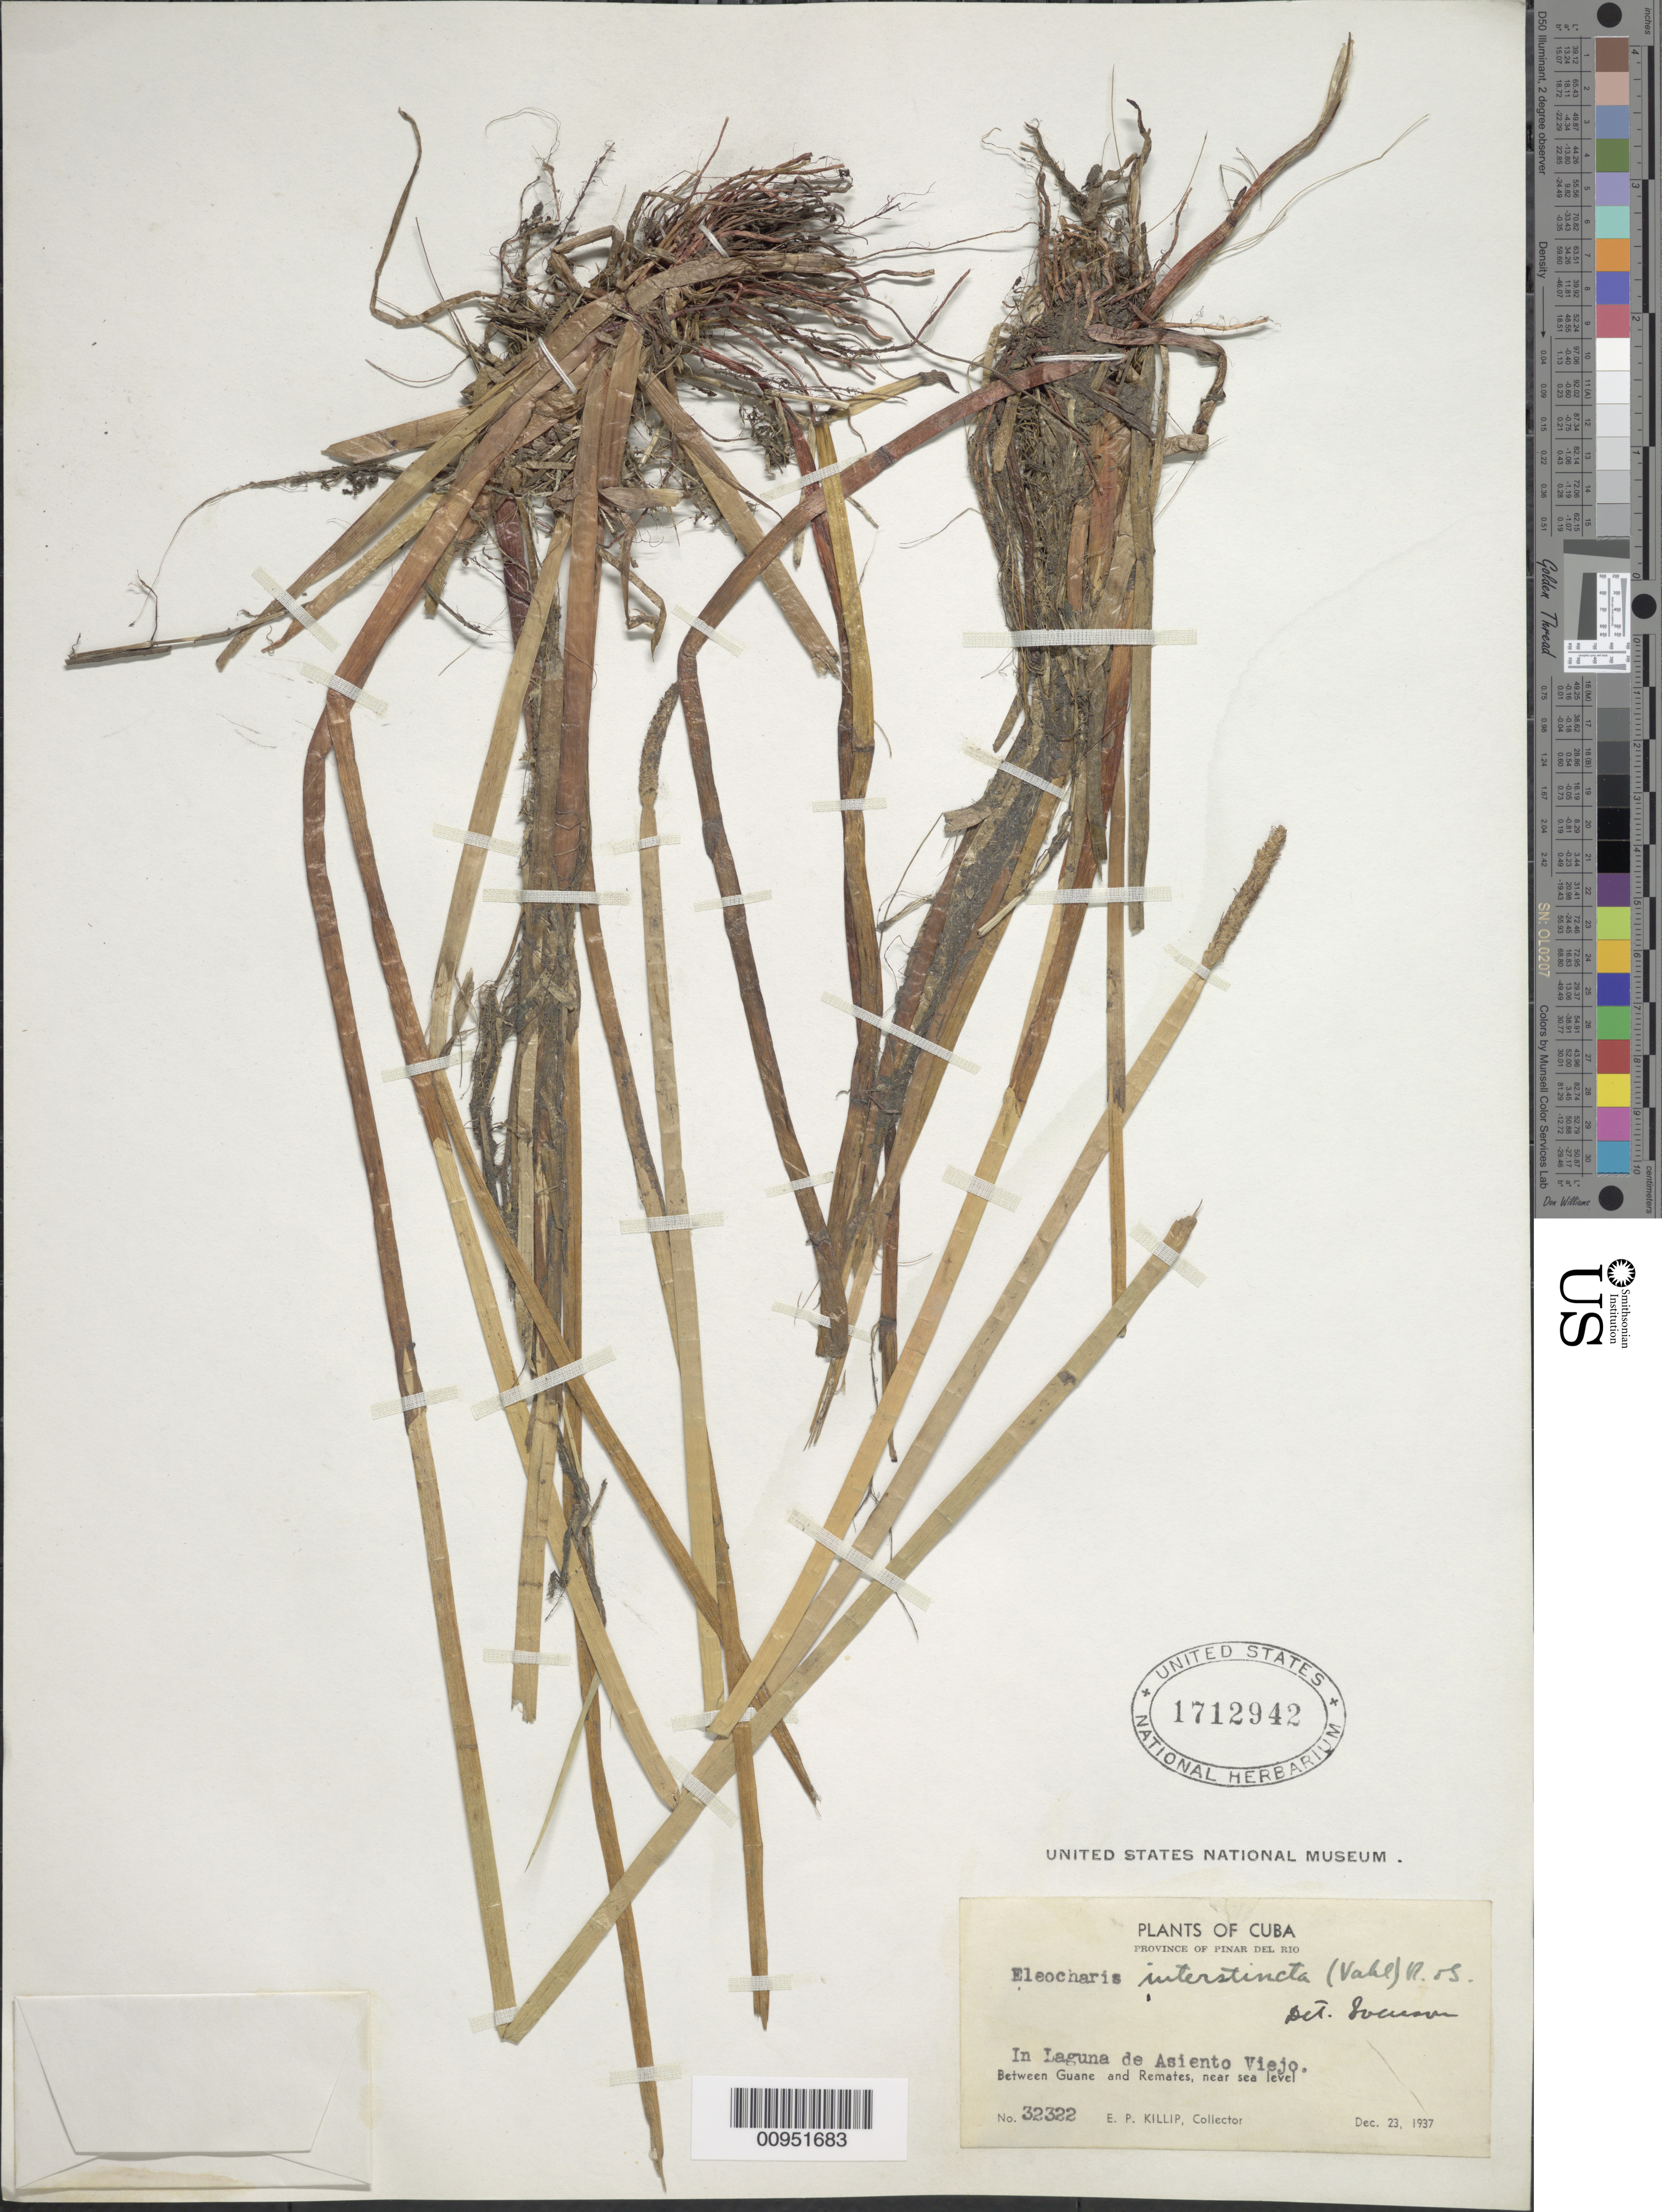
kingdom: Plantae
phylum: Tracheophyta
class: Liliopsida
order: Poales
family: Cyperaceae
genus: Eleocharis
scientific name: Eleocharis interstincta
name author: (Vahl) Roem. & Schult.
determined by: Svenson, H. K.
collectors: E. P. Killip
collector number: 32322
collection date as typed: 23 Dec 1937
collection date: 1937-12-23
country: Cuba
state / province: Pinar del Rio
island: Cuba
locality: Between Guane and Remates, Laguna de Asiento Viejo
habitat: In laguna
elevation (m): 0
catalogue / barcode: US 1712942